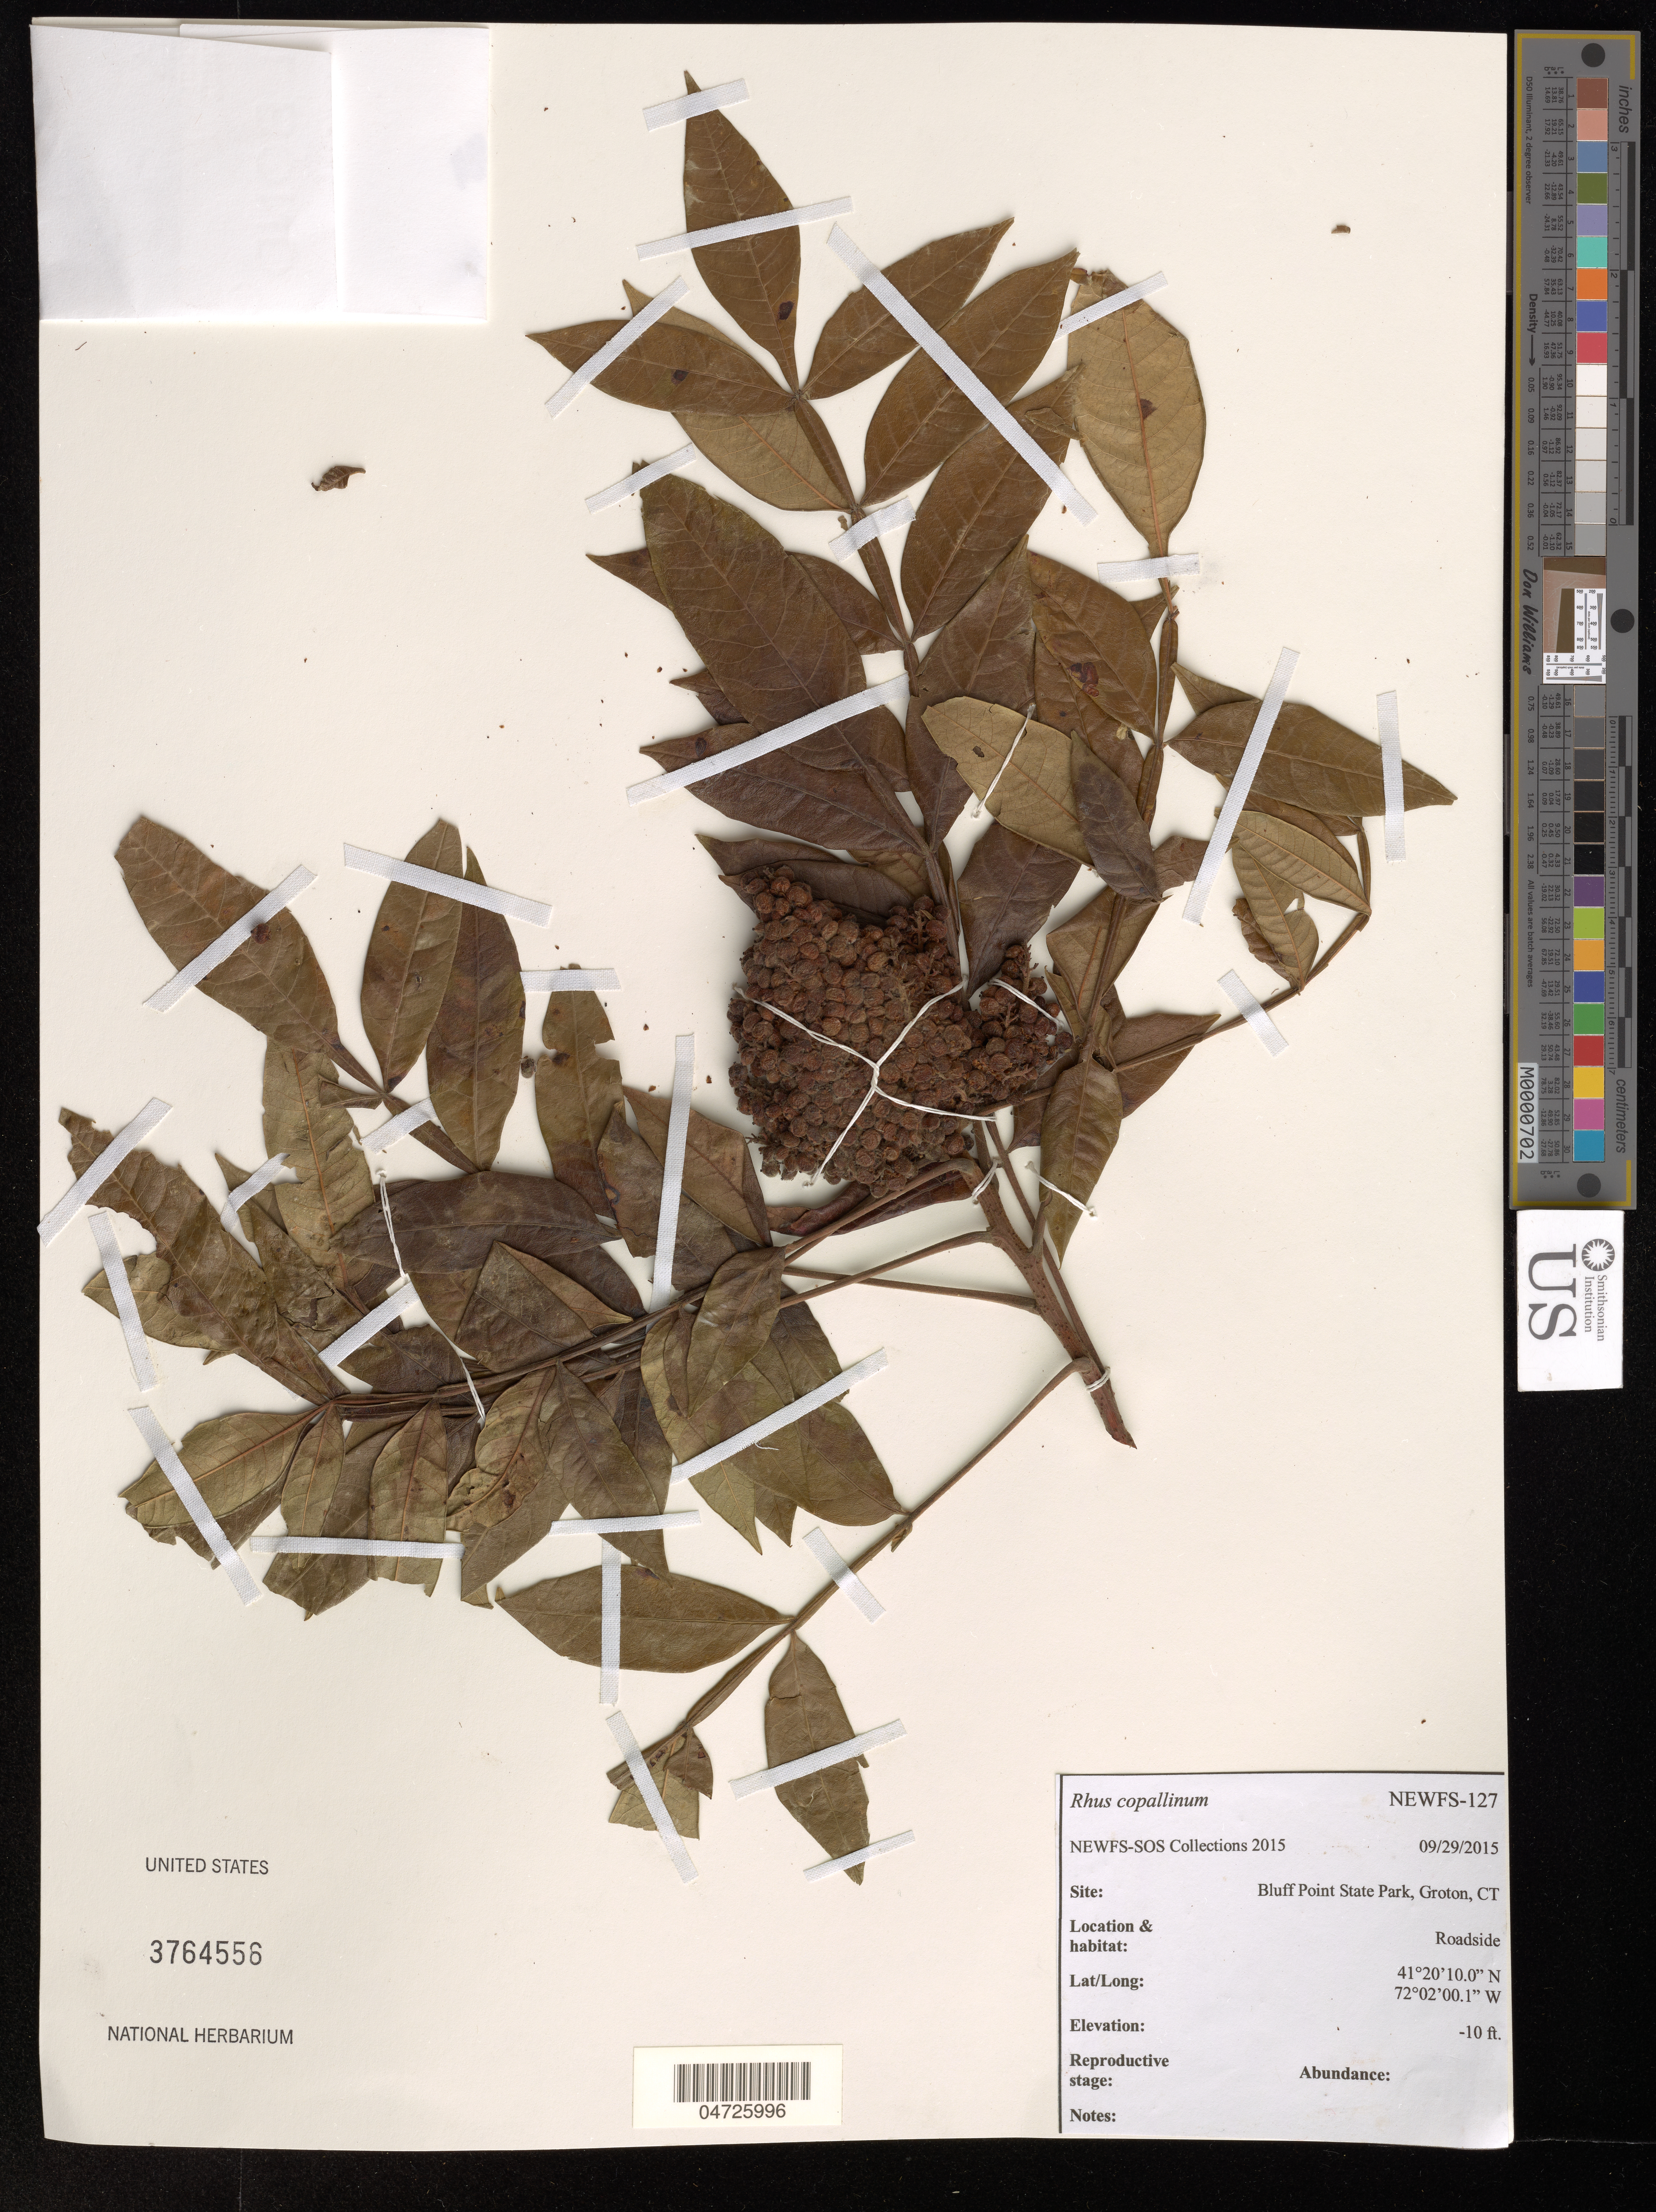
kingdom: Plantae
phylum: Tracheophyta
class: Magnoliopsida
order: Sapindales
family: Anacardiaceae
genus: Rhus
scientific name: Rhus copallinum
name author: L.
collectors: NEWFS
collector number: NEWFS-127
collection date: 2015-09-29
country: United States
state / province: Connecticut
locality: Bluff Point State Park, Groton.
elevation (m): -3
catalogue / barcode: US 3764556